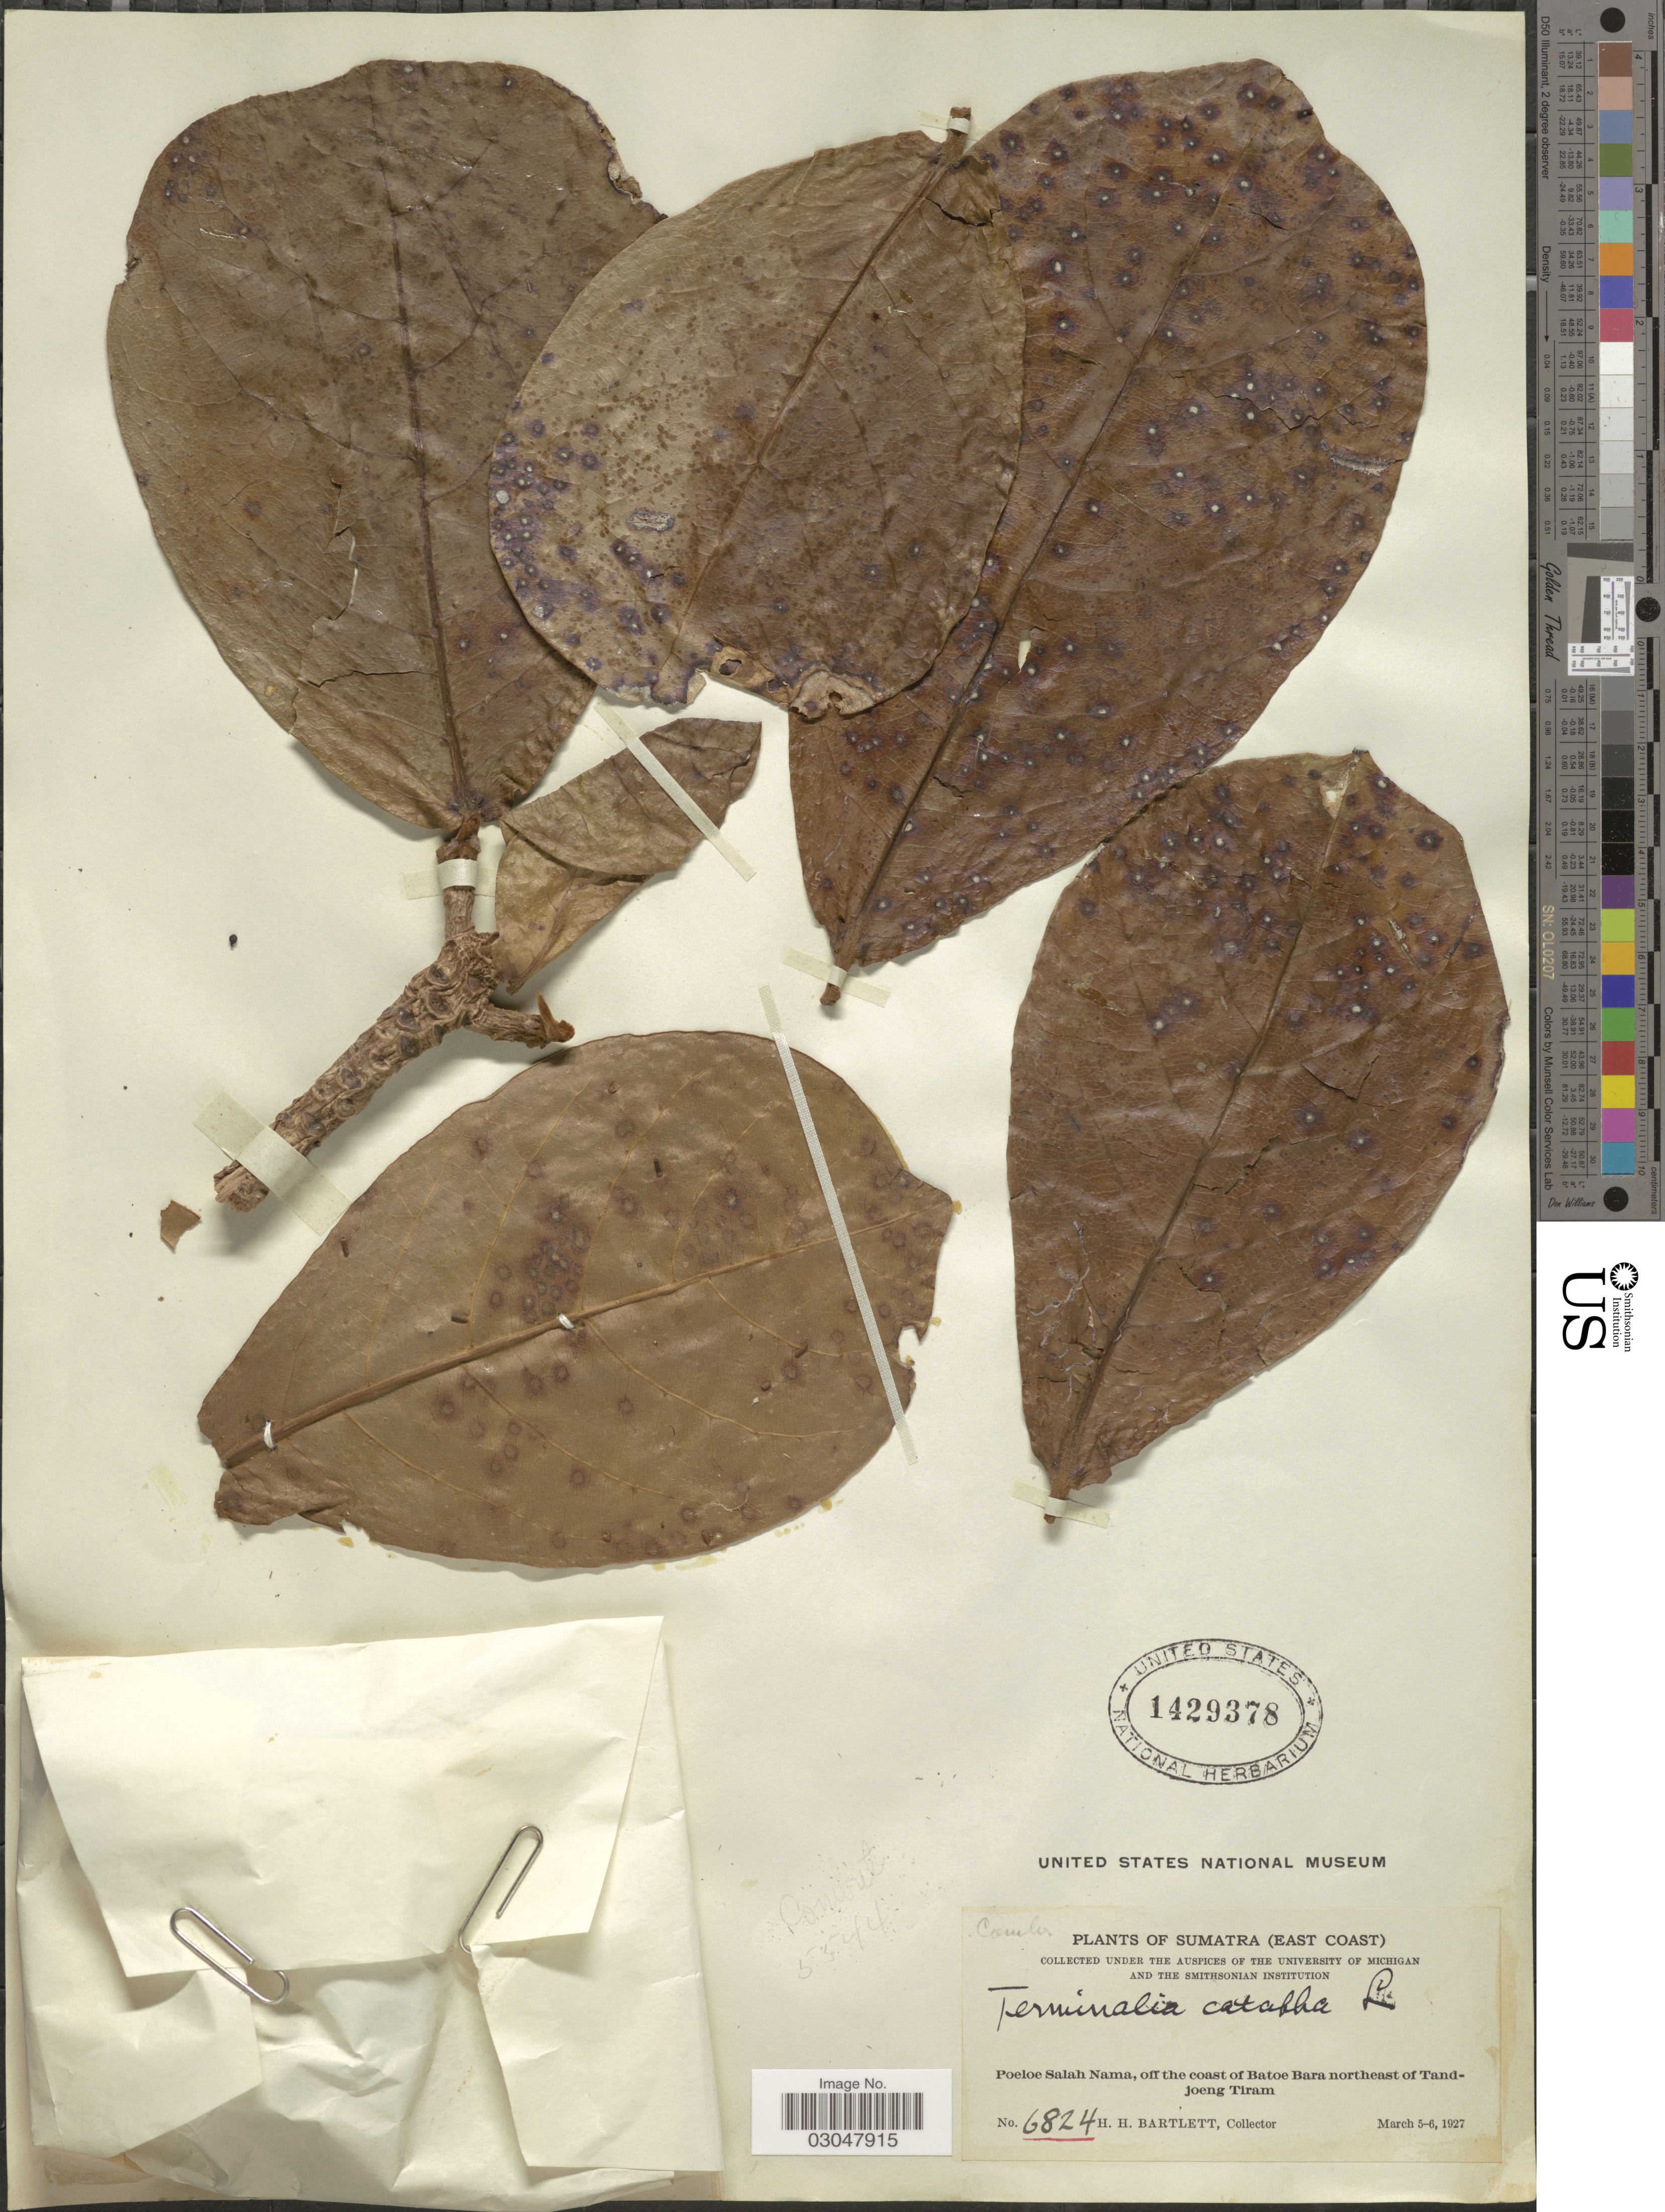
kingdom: Plantae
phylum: Tracheophyta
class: Magnoliopsida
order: Myrtales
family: Combretaceae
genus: Terminalia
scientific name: Terminalia catappa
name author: L.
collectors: H. H. Bartlett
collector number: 6824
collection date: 1927-03-05/1927-03-06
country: Indonesia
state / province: Sumatra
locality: (East Coast). Poeloe Salah Nama, off the coast of Batoe Bara northeast of Tandjoeng Tiram.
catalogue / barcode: US 1429378